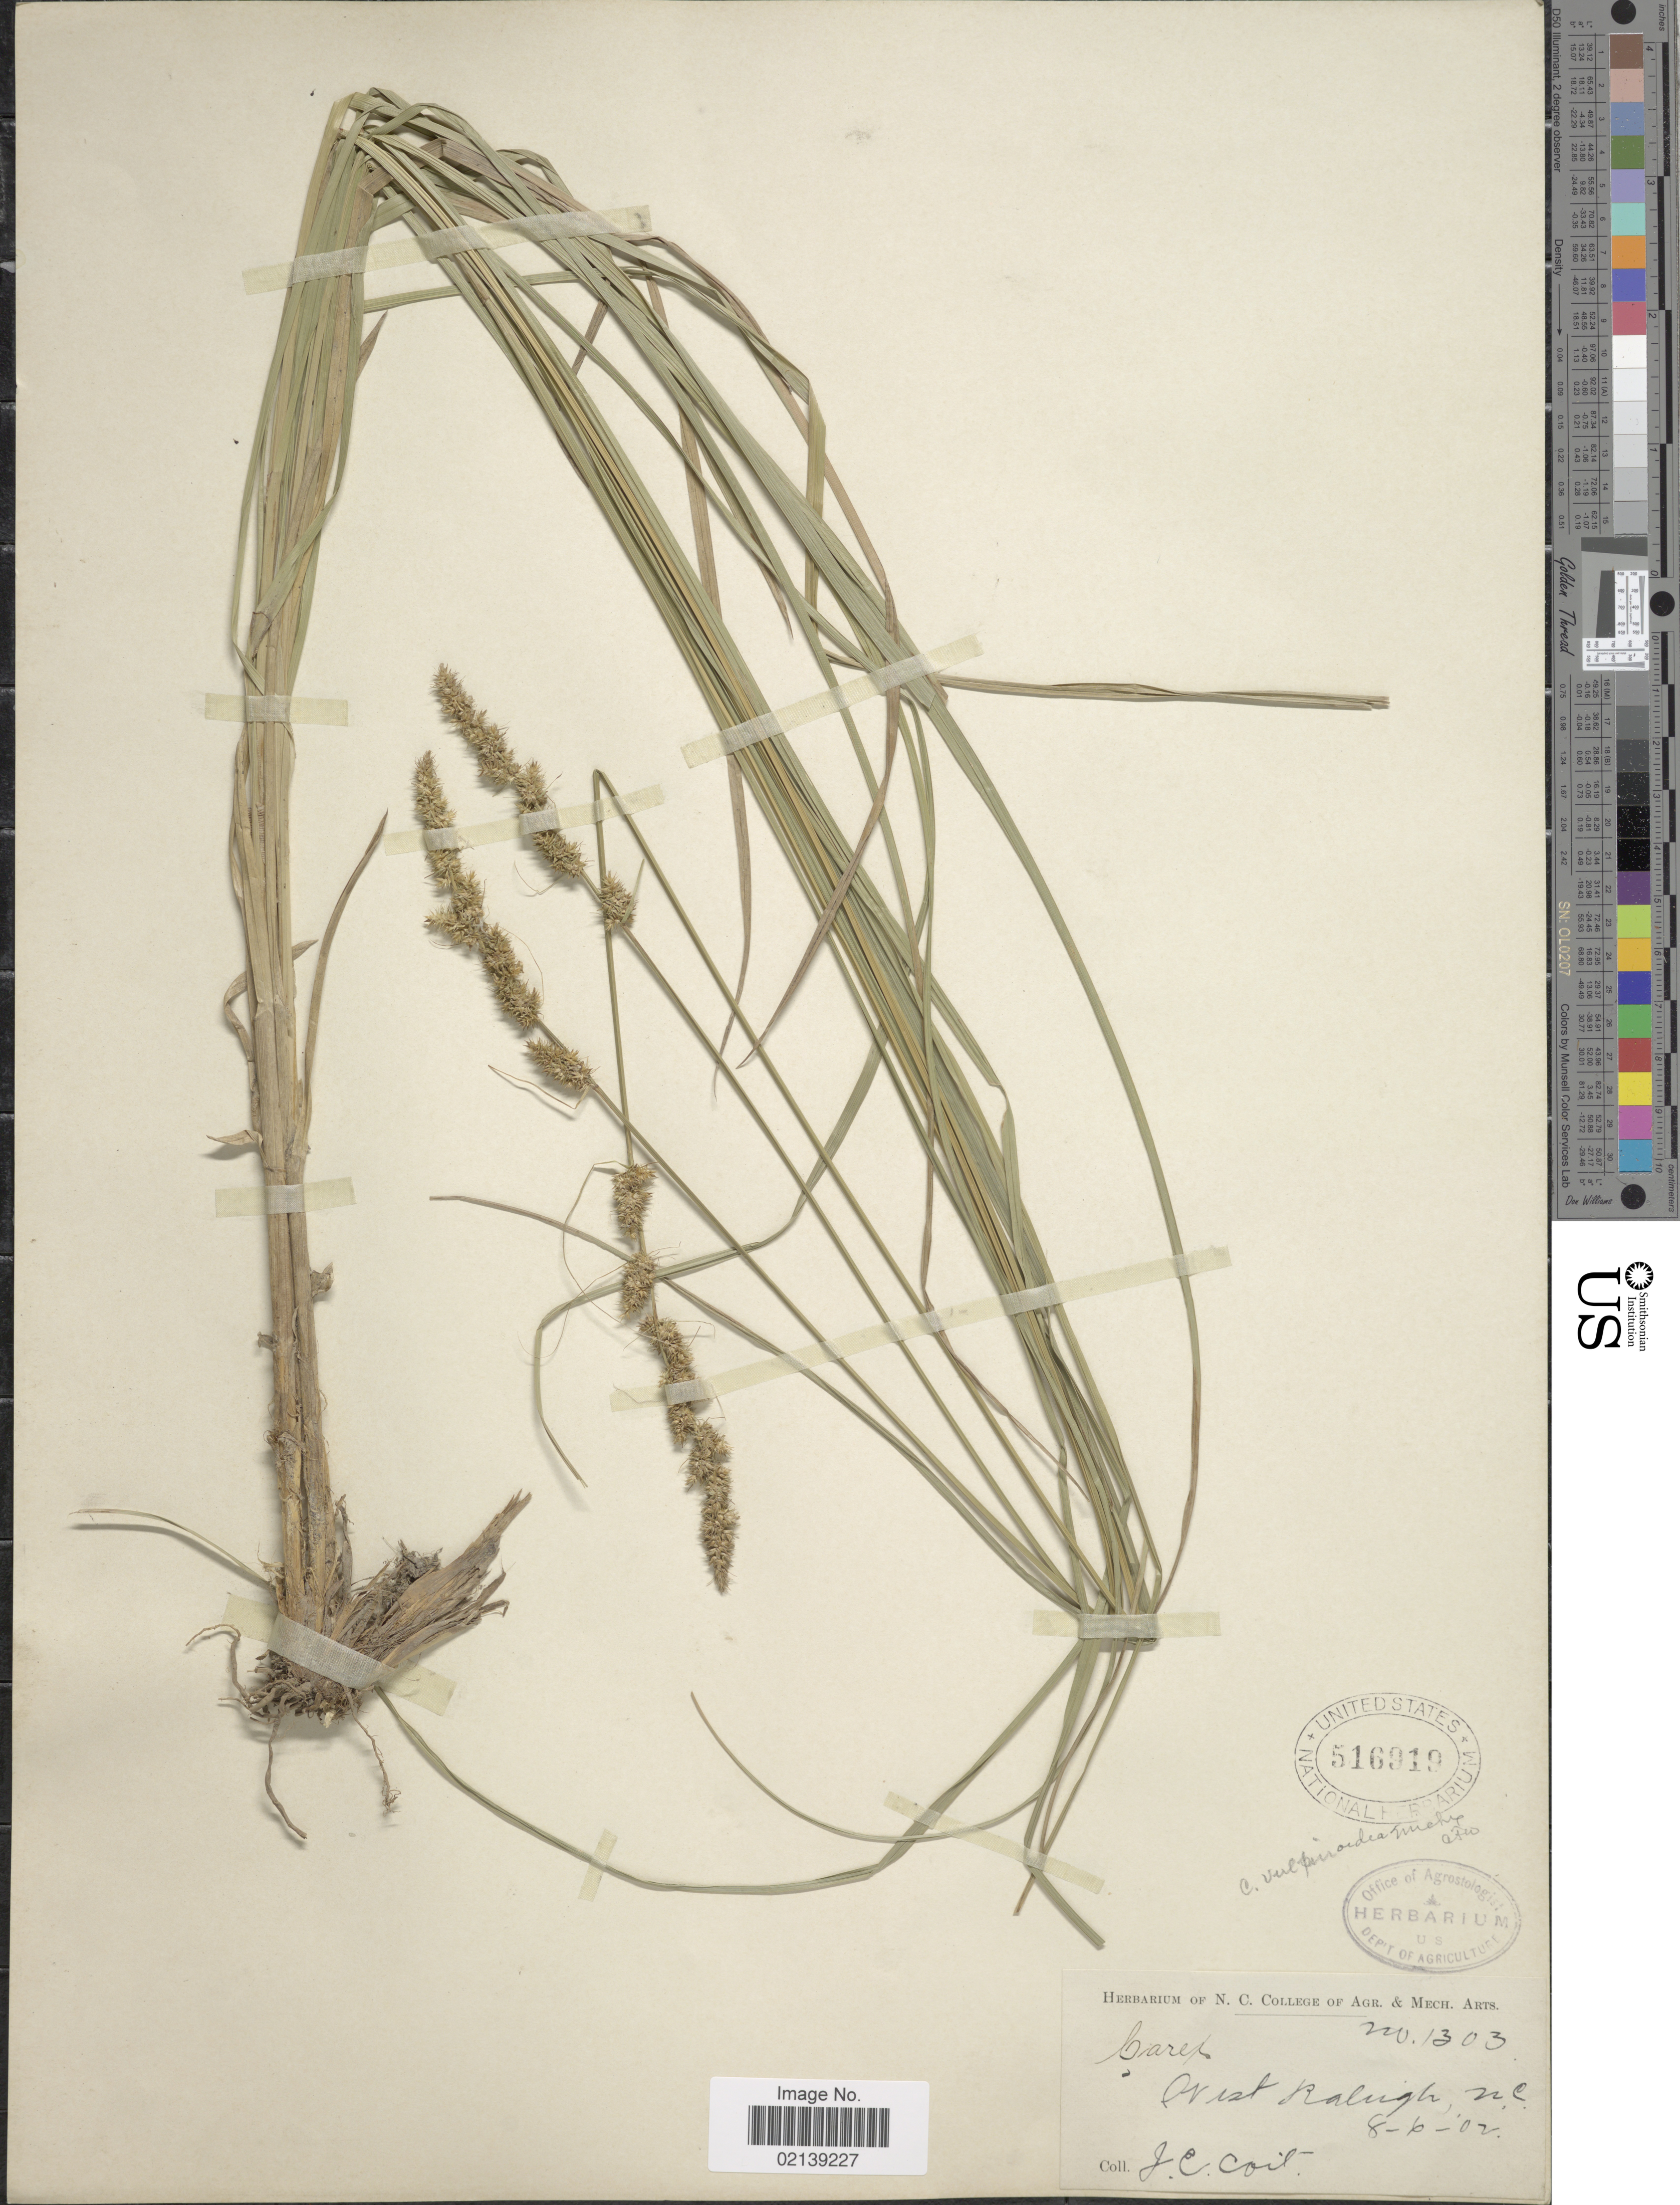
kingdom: Plantae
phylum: Tracheophyta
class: Liliopsida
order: Poales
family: Cyperaceae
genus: Carex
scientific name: Carex vulpinoidea Michx.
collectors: J. Coit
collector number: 1303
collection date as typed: Transcribed d/m/y: 6/8/2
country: United States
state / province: North Carolina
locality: West Raleigh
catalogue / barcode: US 516919